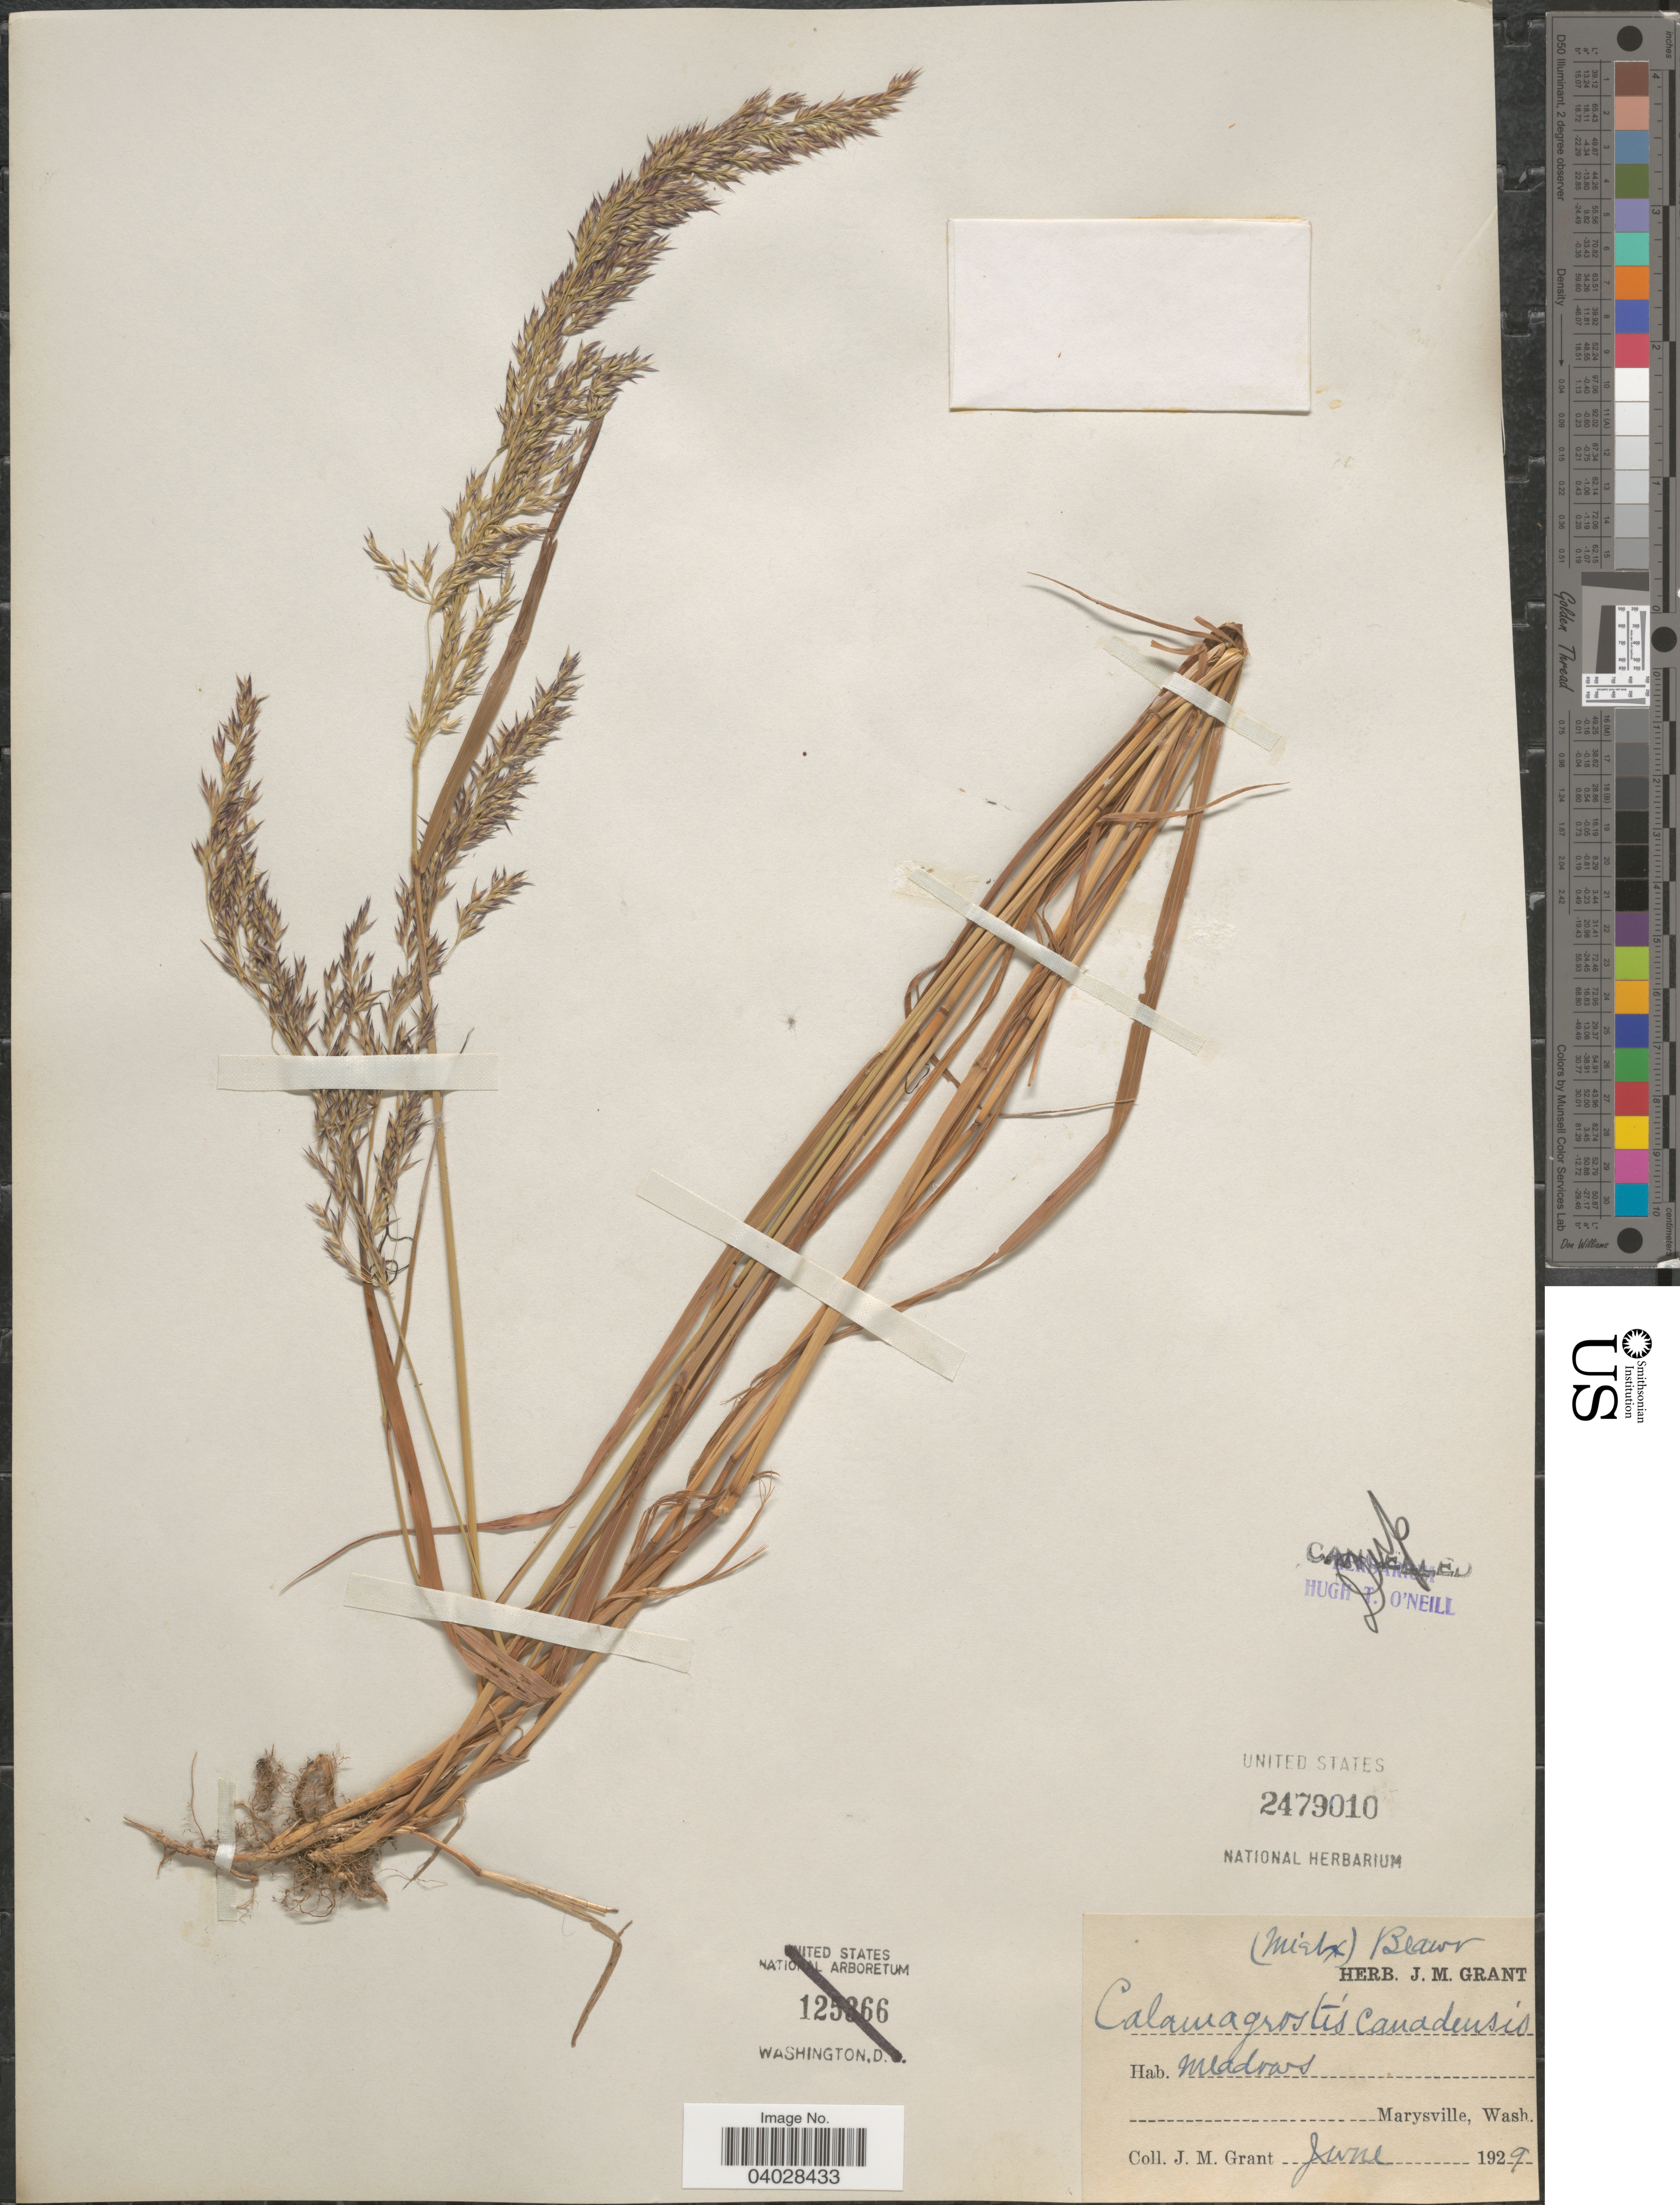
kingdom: Plantae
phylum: Tracheophyta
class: Liliopsida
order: Poales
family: Poaceae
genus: Calamagrostis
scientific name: Calamagrostis canadensis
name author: (Michx.) P. Beauv.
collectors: J. M. Grant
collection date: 1929-06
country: United States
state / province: Washington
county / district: Snohomish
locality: Marysville.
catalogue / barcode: US 2479010